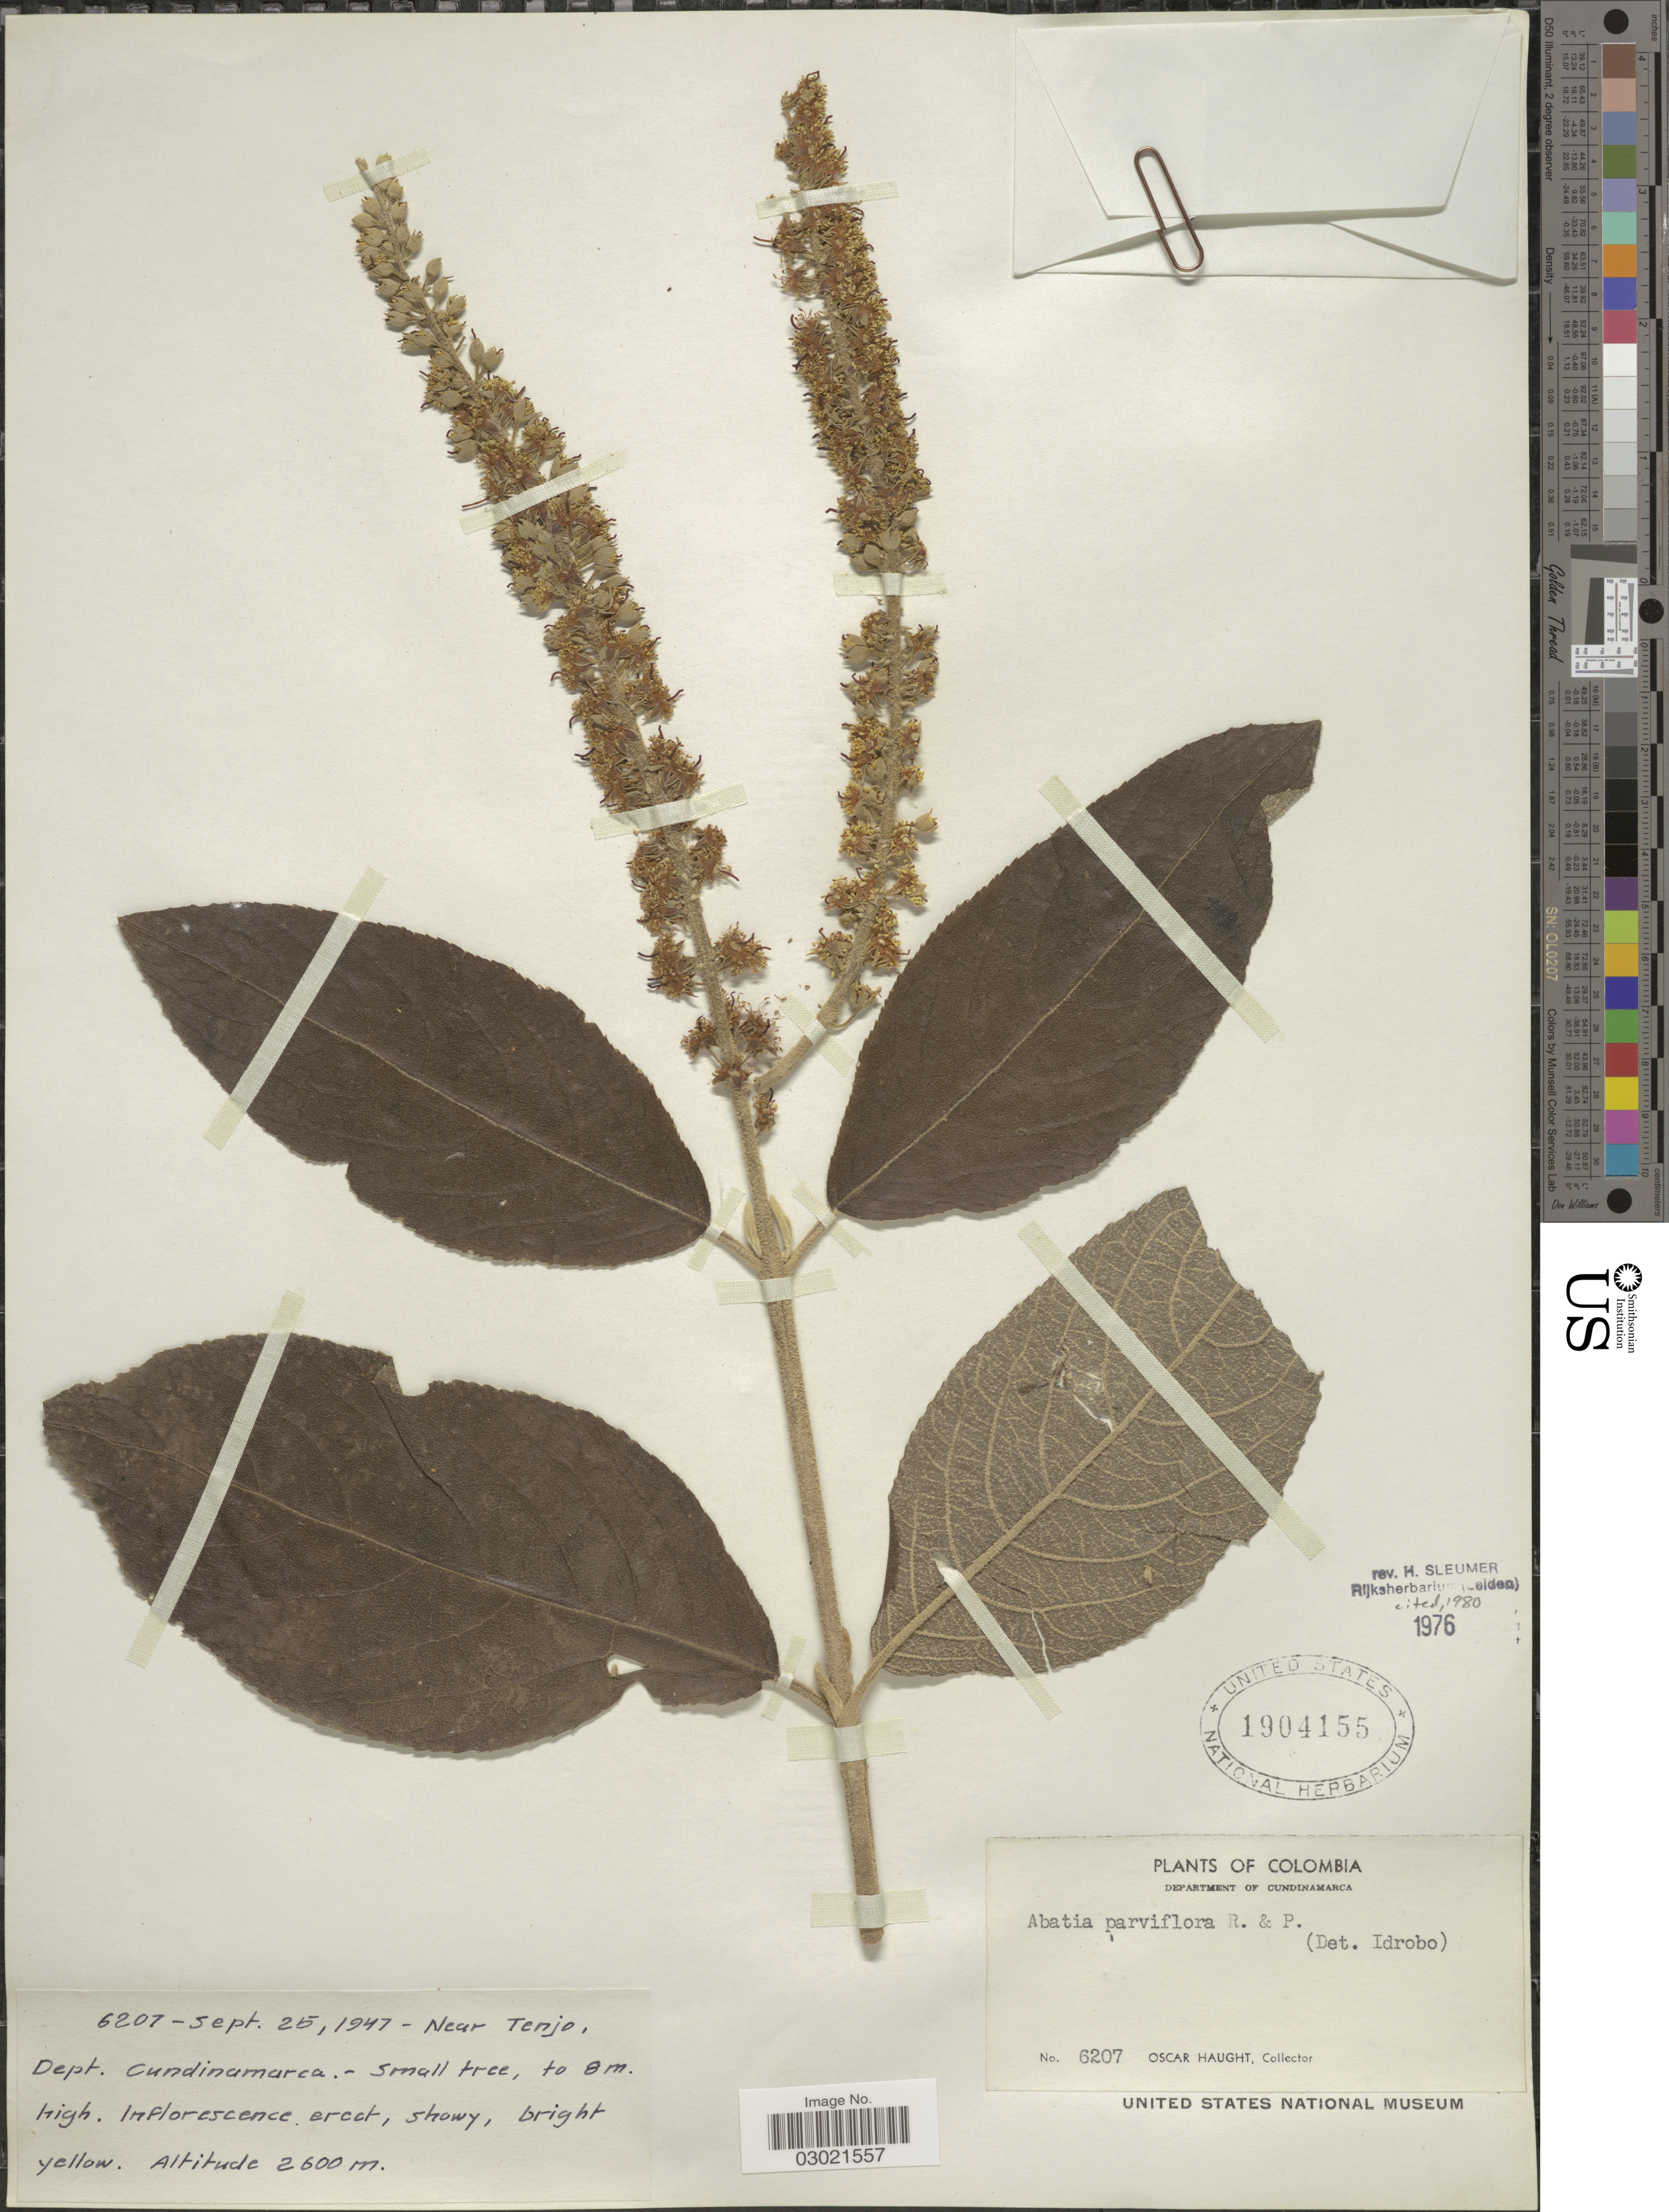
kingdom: Plantae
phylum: Tracheophyta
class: Magnoliopsida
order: Malpighiales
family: Salicaceae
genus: Abatia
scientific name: Abatia parviflora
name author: Ruiz & Pav.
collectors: O. L. Haught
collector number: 6207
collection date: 1947-09-25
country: Colombia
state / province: Cundinamarca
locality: Near Tenjo, Dept. Cundinamarca.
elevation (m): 2600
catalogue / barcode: US 1904155